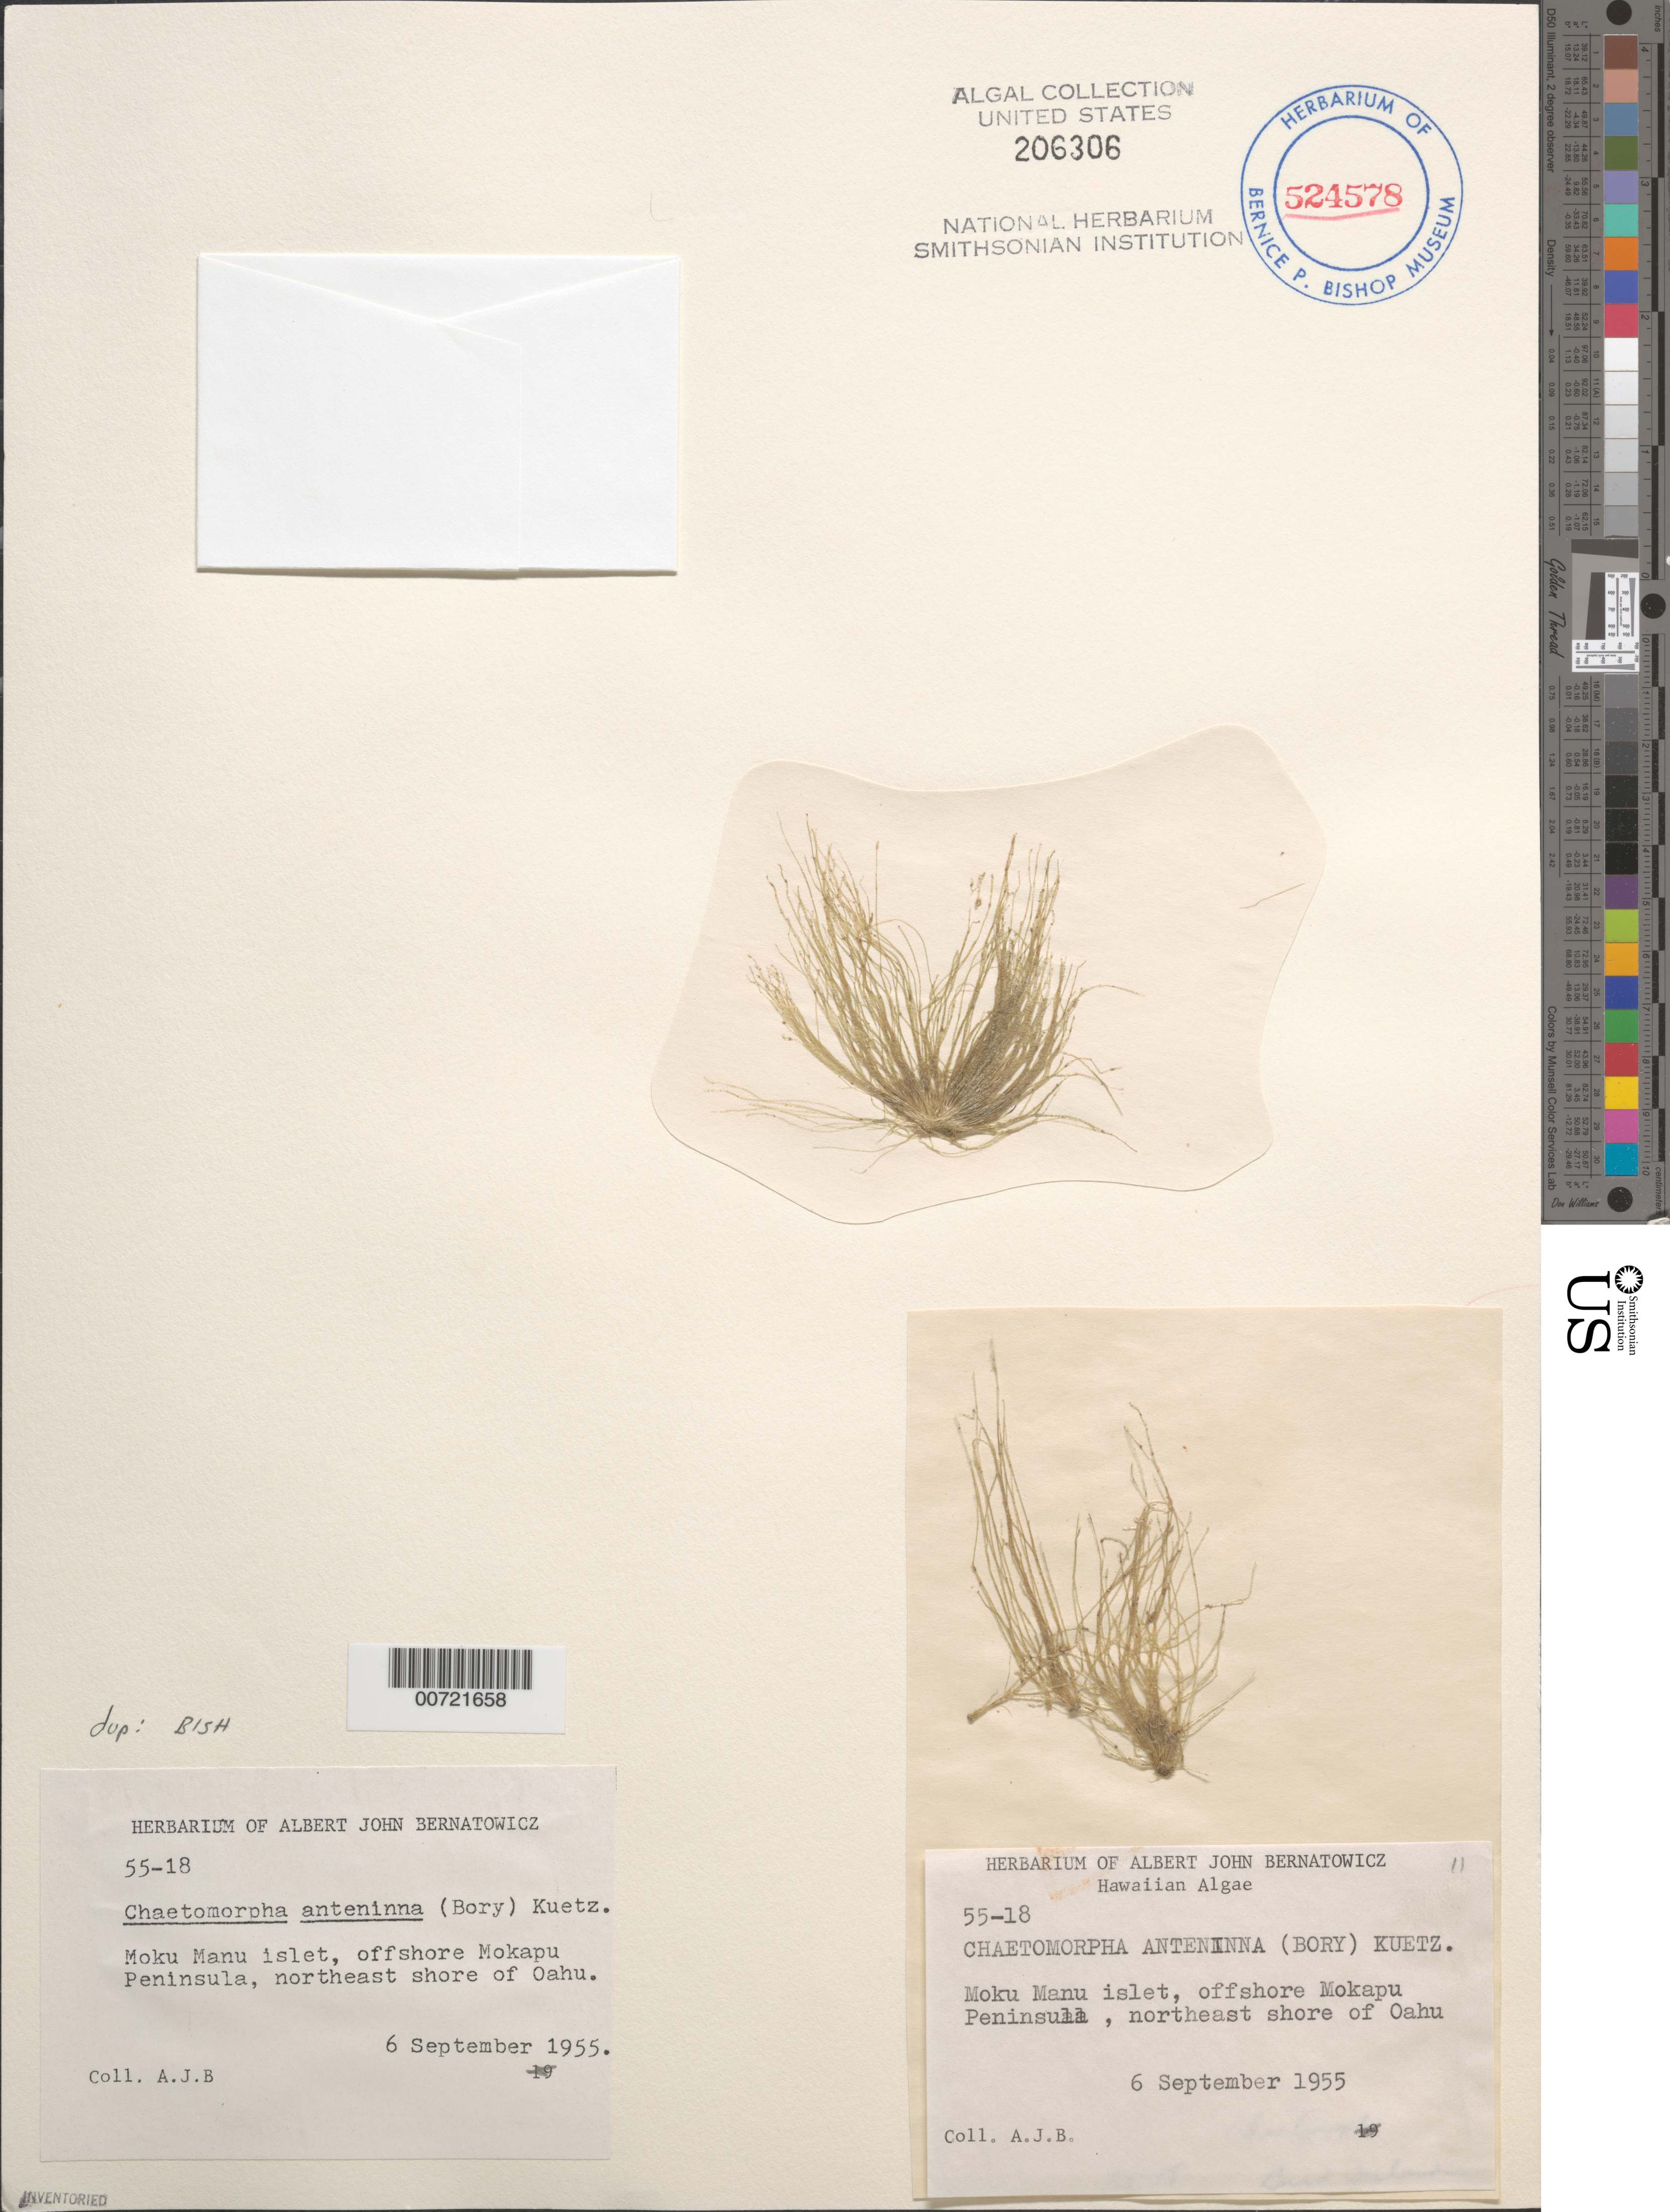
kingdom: Plantae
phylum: Chlorophyta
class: Ulvophyceae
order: Cladophorales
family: Cladophoraceae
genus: Chaetomorpha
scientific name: Chaetomorpha antennina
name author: (Bory) Kütz.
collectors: A. Bernatowicz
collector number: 55-18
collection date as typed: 06 Sep 1955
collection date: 1955-09-06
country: United States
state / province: Hawaii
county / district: Honolulu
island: Oahu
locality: Moku Manu islet (Bird Island), offshore Mokapu Peninsula, northeast shore of Oahu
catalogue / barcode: US 206306